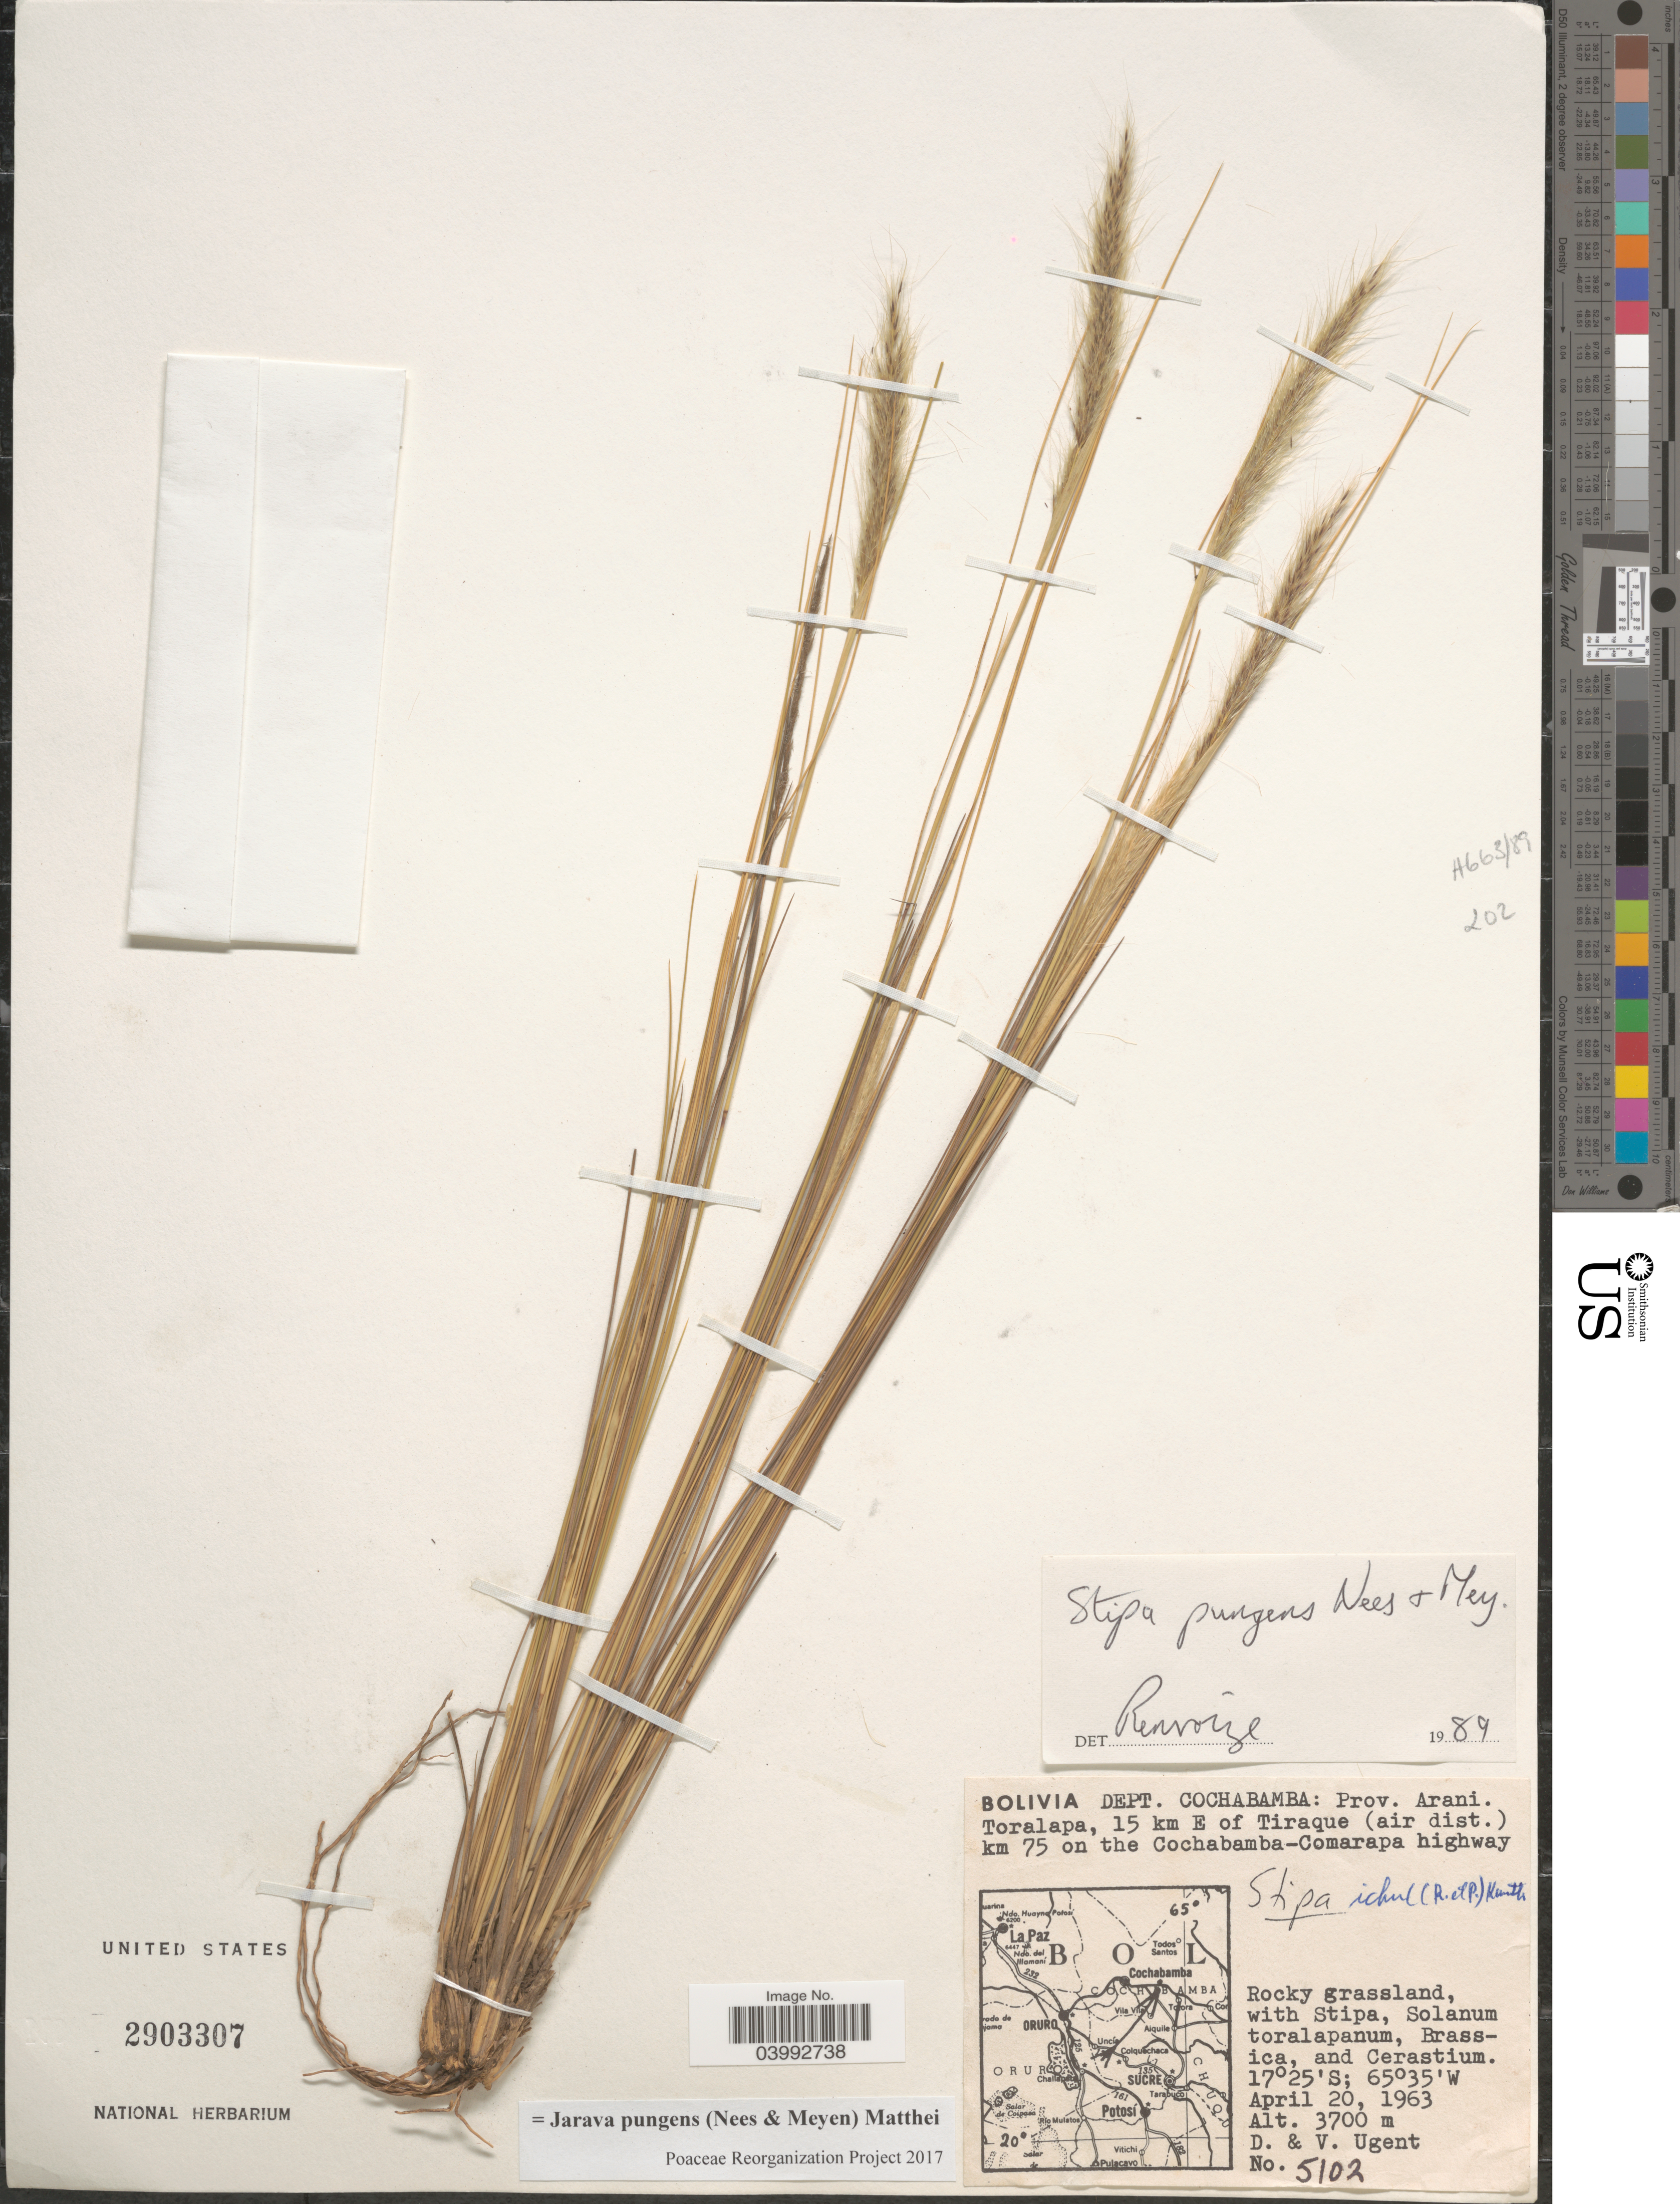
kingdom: Plantae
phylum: Tracheophyta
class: Liliopsida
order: Poales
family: Poaceae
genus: Jarava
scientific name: Jarava pungens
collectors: D. Ugent & V. Ugent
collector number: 5102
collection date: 1963-04-20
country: Bolivia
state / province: Cochabamba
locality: Dept. Cochabamba: Prov. Arani. Toralapa, 15 km E of Tiraque (air dist.) km 75 on the Cochabamba-Comarapa highway. Rocky grassland.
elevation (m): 3700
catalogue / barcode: US 2903307